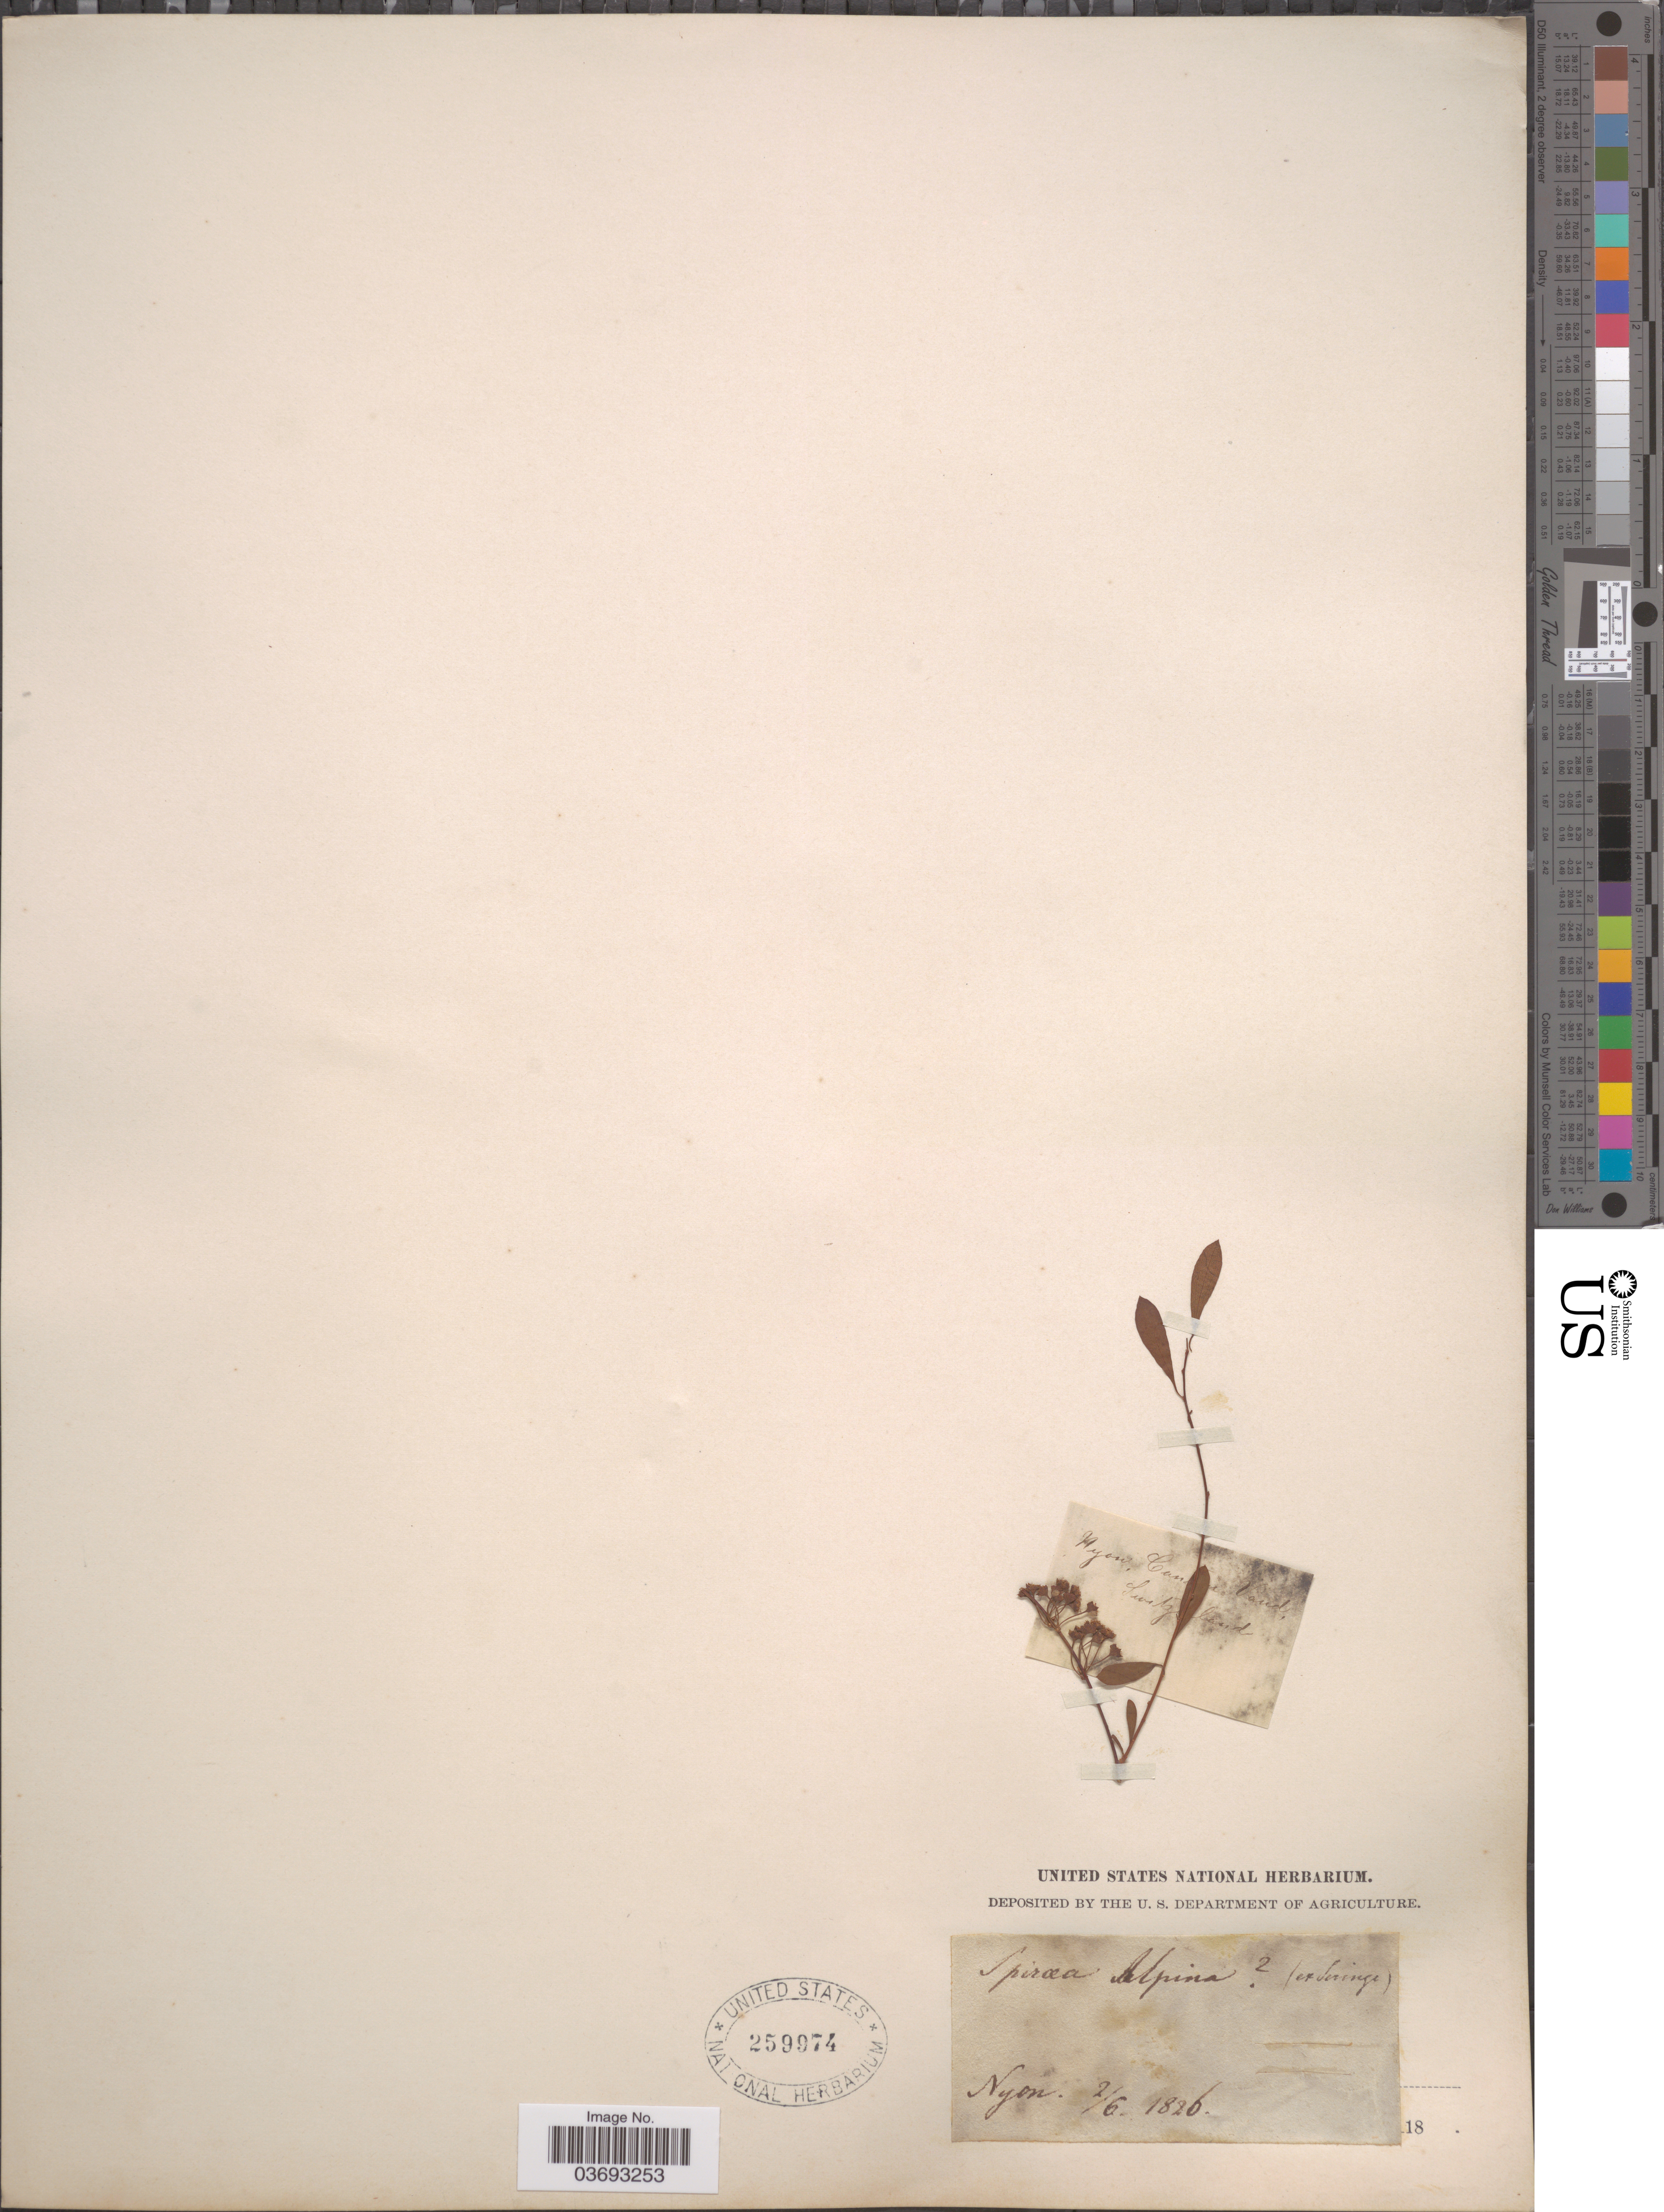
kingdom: Plantae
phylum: Tracheophyta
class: Magnoliopsida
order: Rosales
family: Rosaceae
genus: Spiraea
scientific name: Spiraea alpina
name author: Pall.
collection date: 1826-06-02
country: Switzerland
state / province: Vaud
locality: Nyon. Canton Vaud.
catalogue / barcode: US 259974